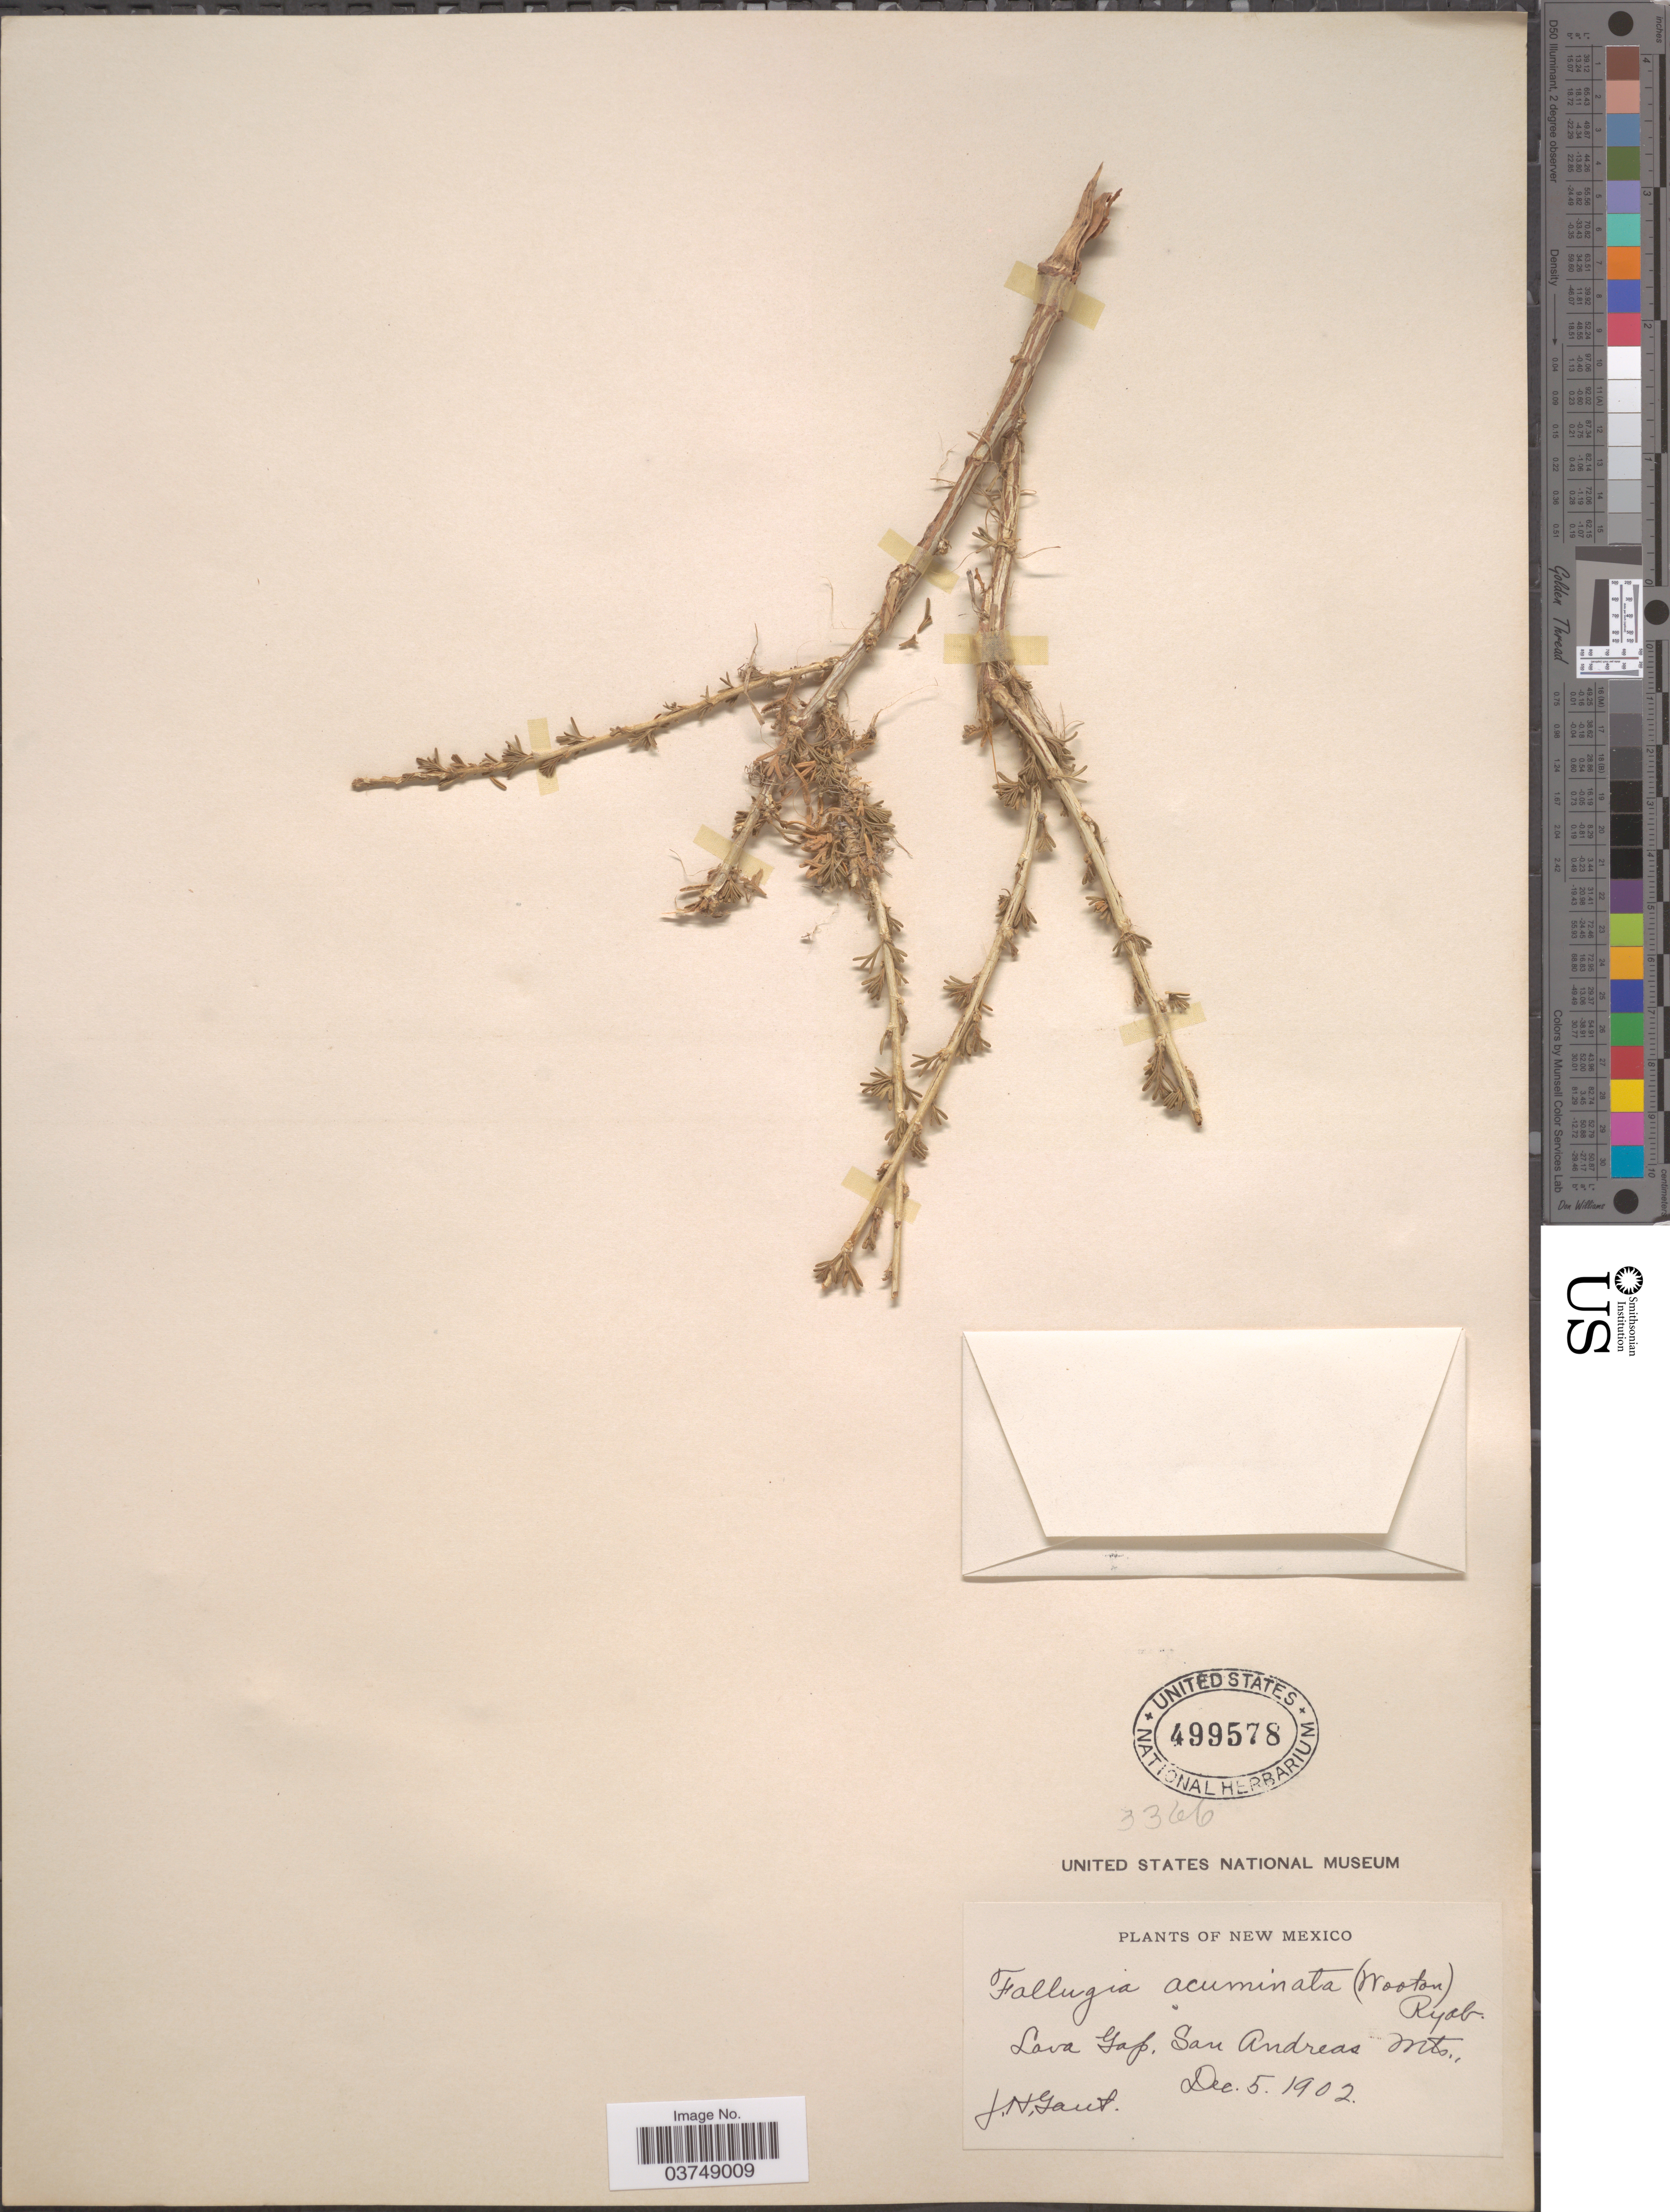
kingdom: Plantae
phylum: Tracheophyta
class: Magnoliopsida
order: Rosales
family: Rosaceae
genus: Fallugia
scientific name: Fallugia acuminata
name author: (Wooton) Rydb.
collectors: J. Gaut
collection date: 1902-12-05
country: United States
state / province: New Mexico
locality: Lava Gap. San Andreas Mts.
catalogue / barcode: US 499578